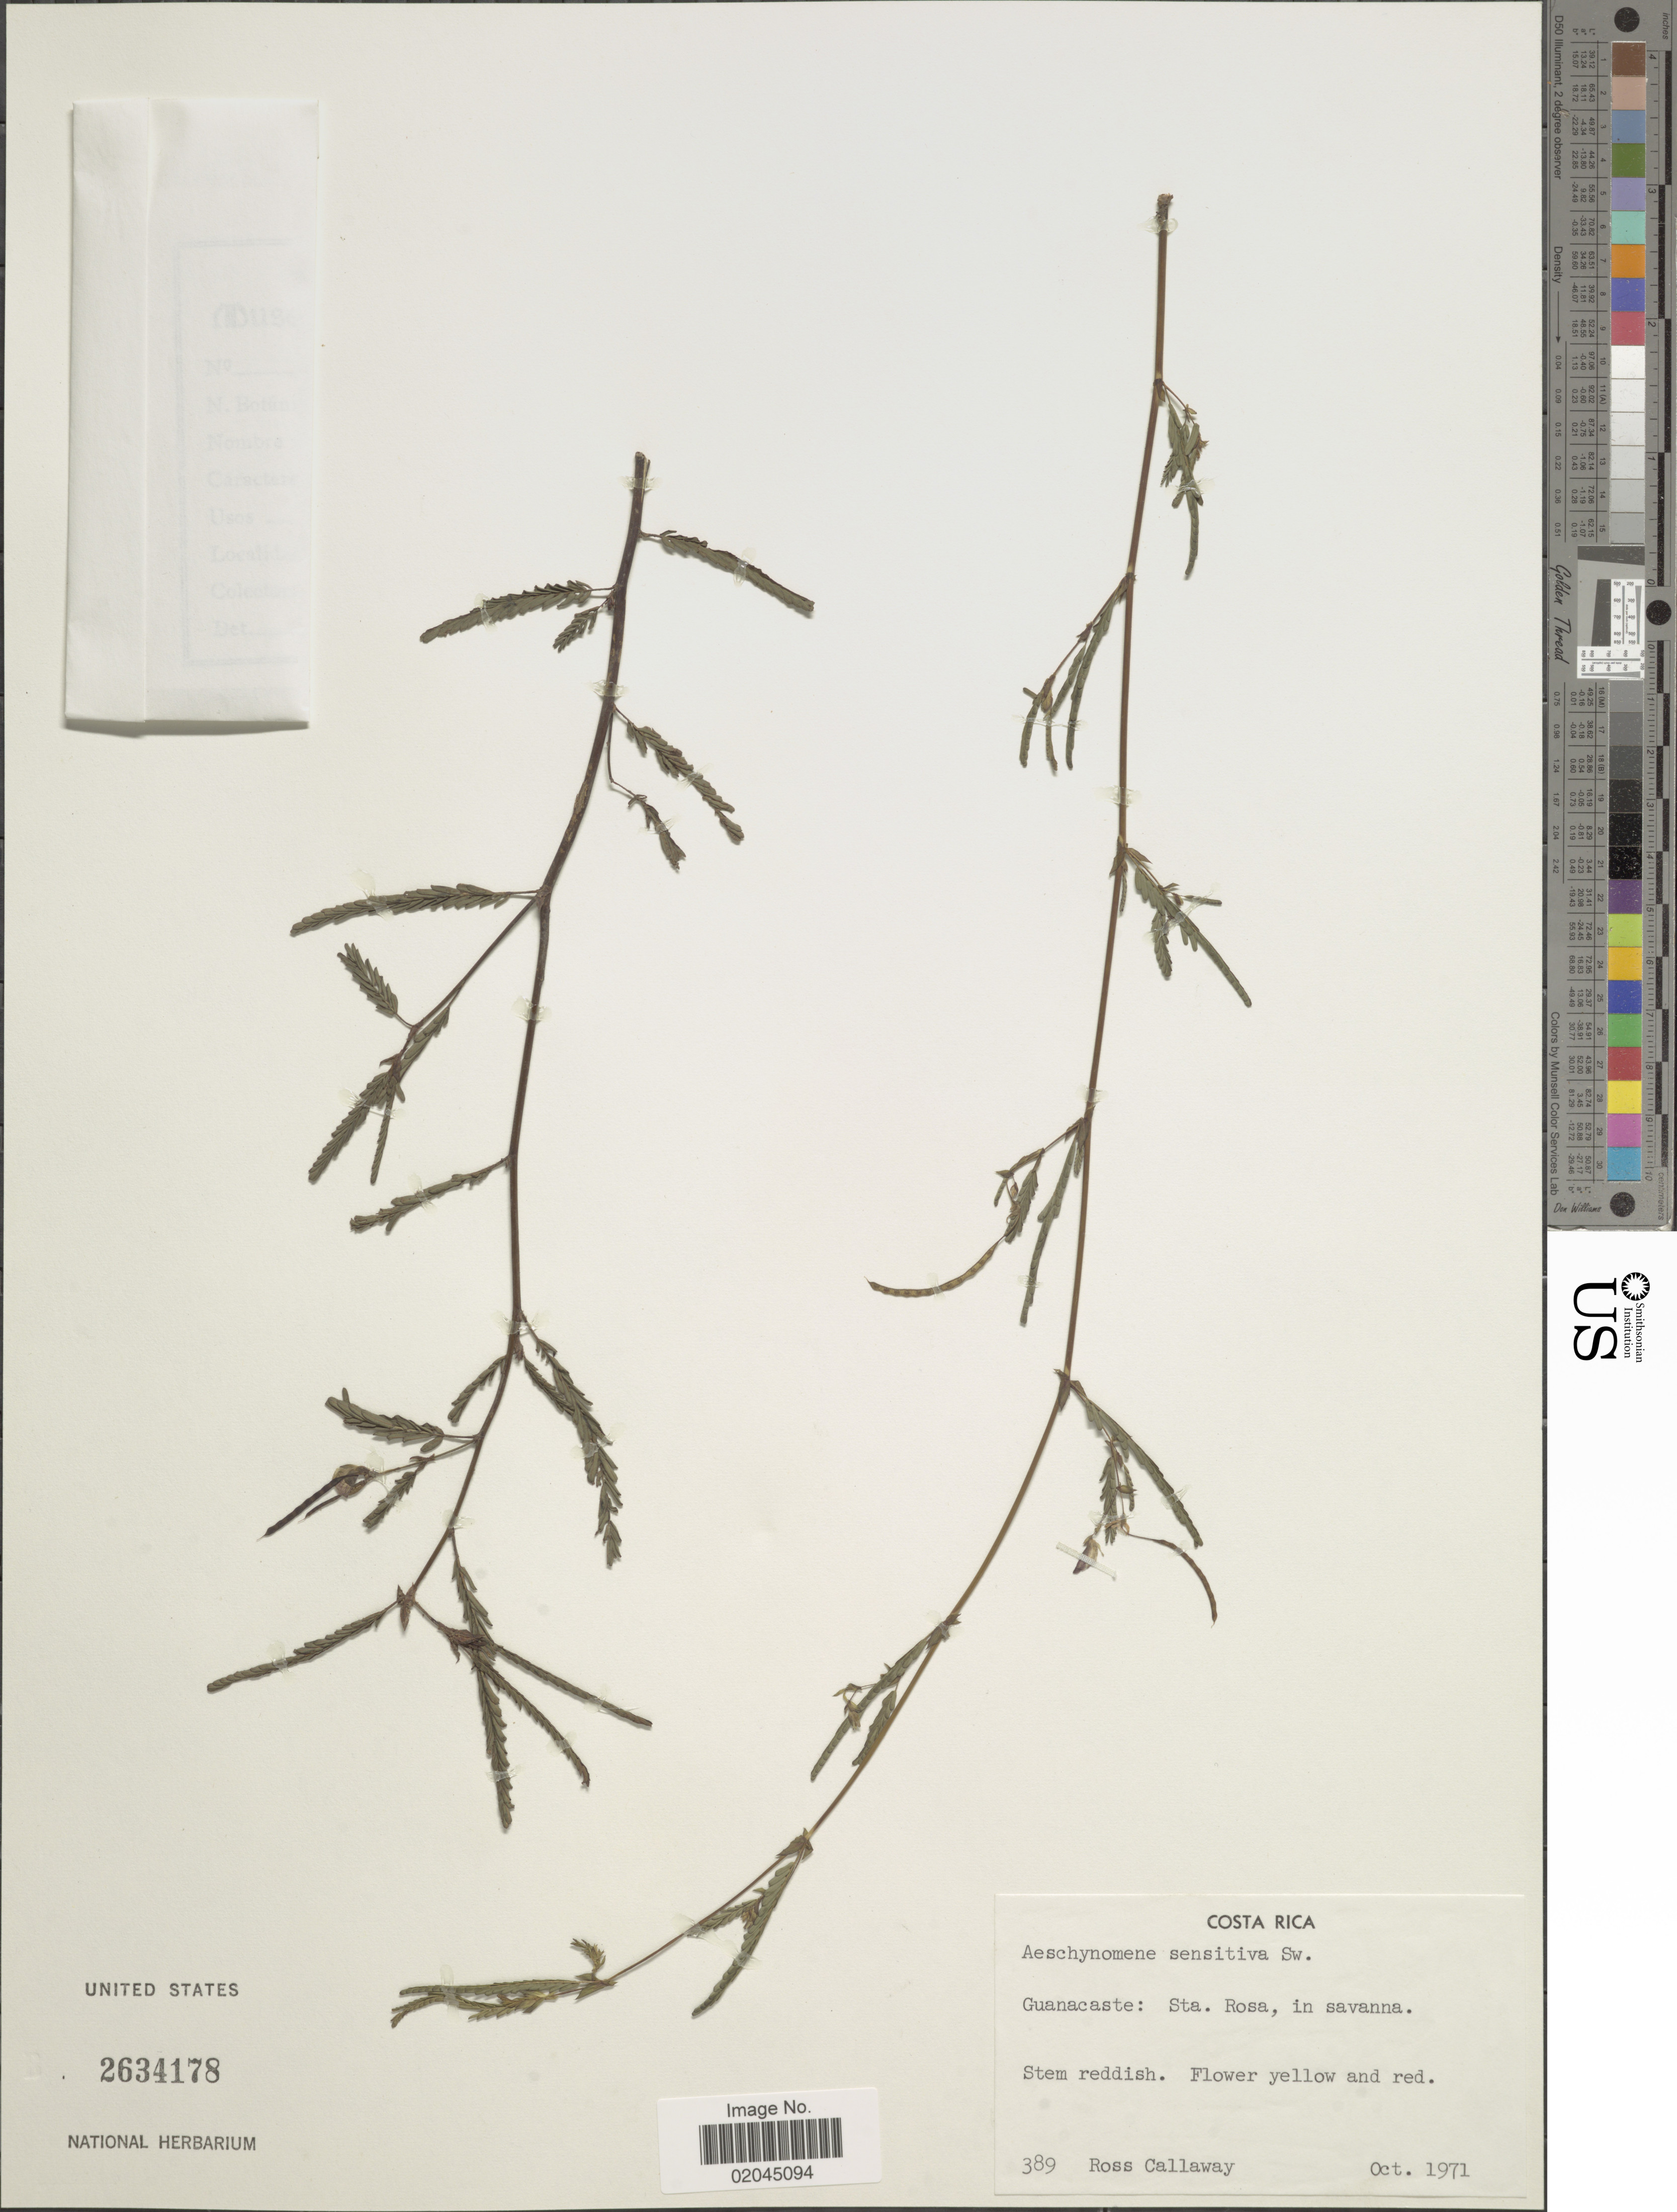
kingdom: Plantae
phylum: Tracheophyta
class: Magnoliopsida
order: Fabales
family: Fabaceae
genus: Aeschynomene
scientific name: Aeschynomene pratensis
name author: Small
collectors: R. Callaway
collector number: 389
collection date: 1971-10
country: Costa Rica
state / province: Guanacaste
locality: Guanacaste: Sta. Rosa in savanna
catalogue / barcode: US 2634178